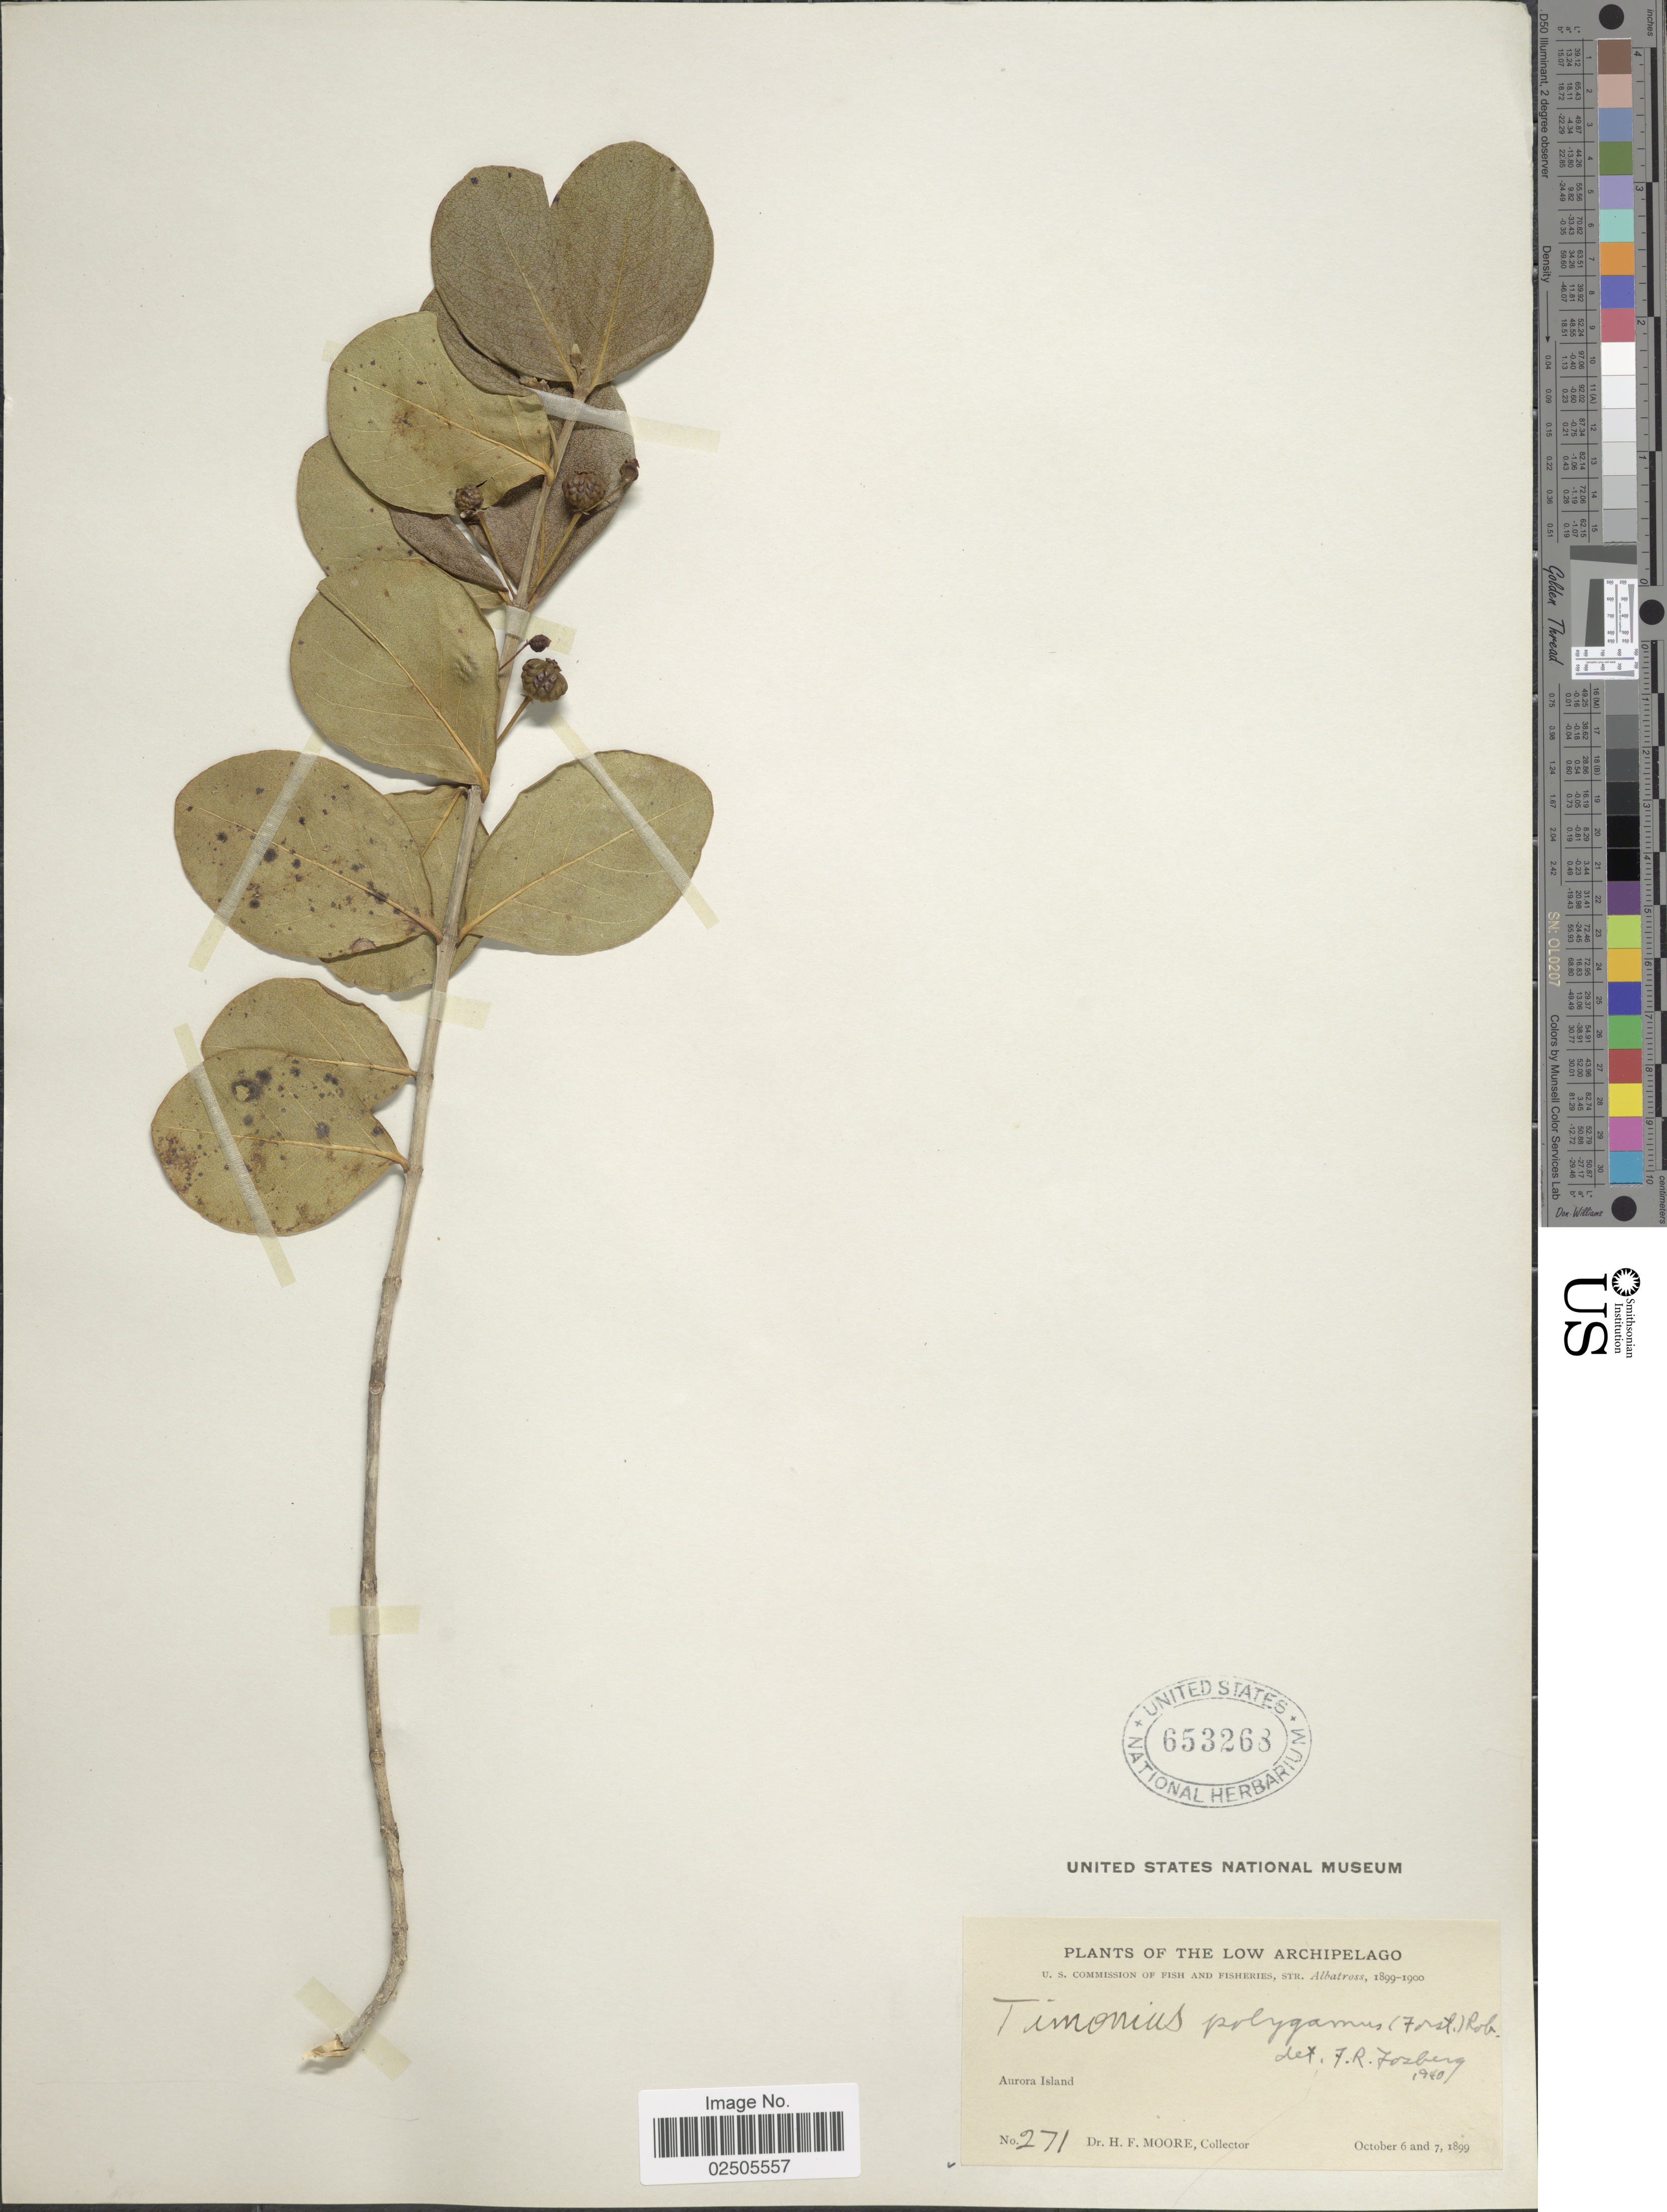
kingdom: Plantae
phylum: Tracheophyta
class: Magnoliopsida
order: Gentianales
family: Rubiaceae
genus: Timonius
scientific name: Timonius polygamus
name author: (G. Forst.) Rob.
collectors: H. F. Moore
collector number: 271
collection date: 1899-10-06/1899-10-07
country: French Polynesia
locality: The Low Archipelago, Auror Island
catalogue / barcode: US 653268